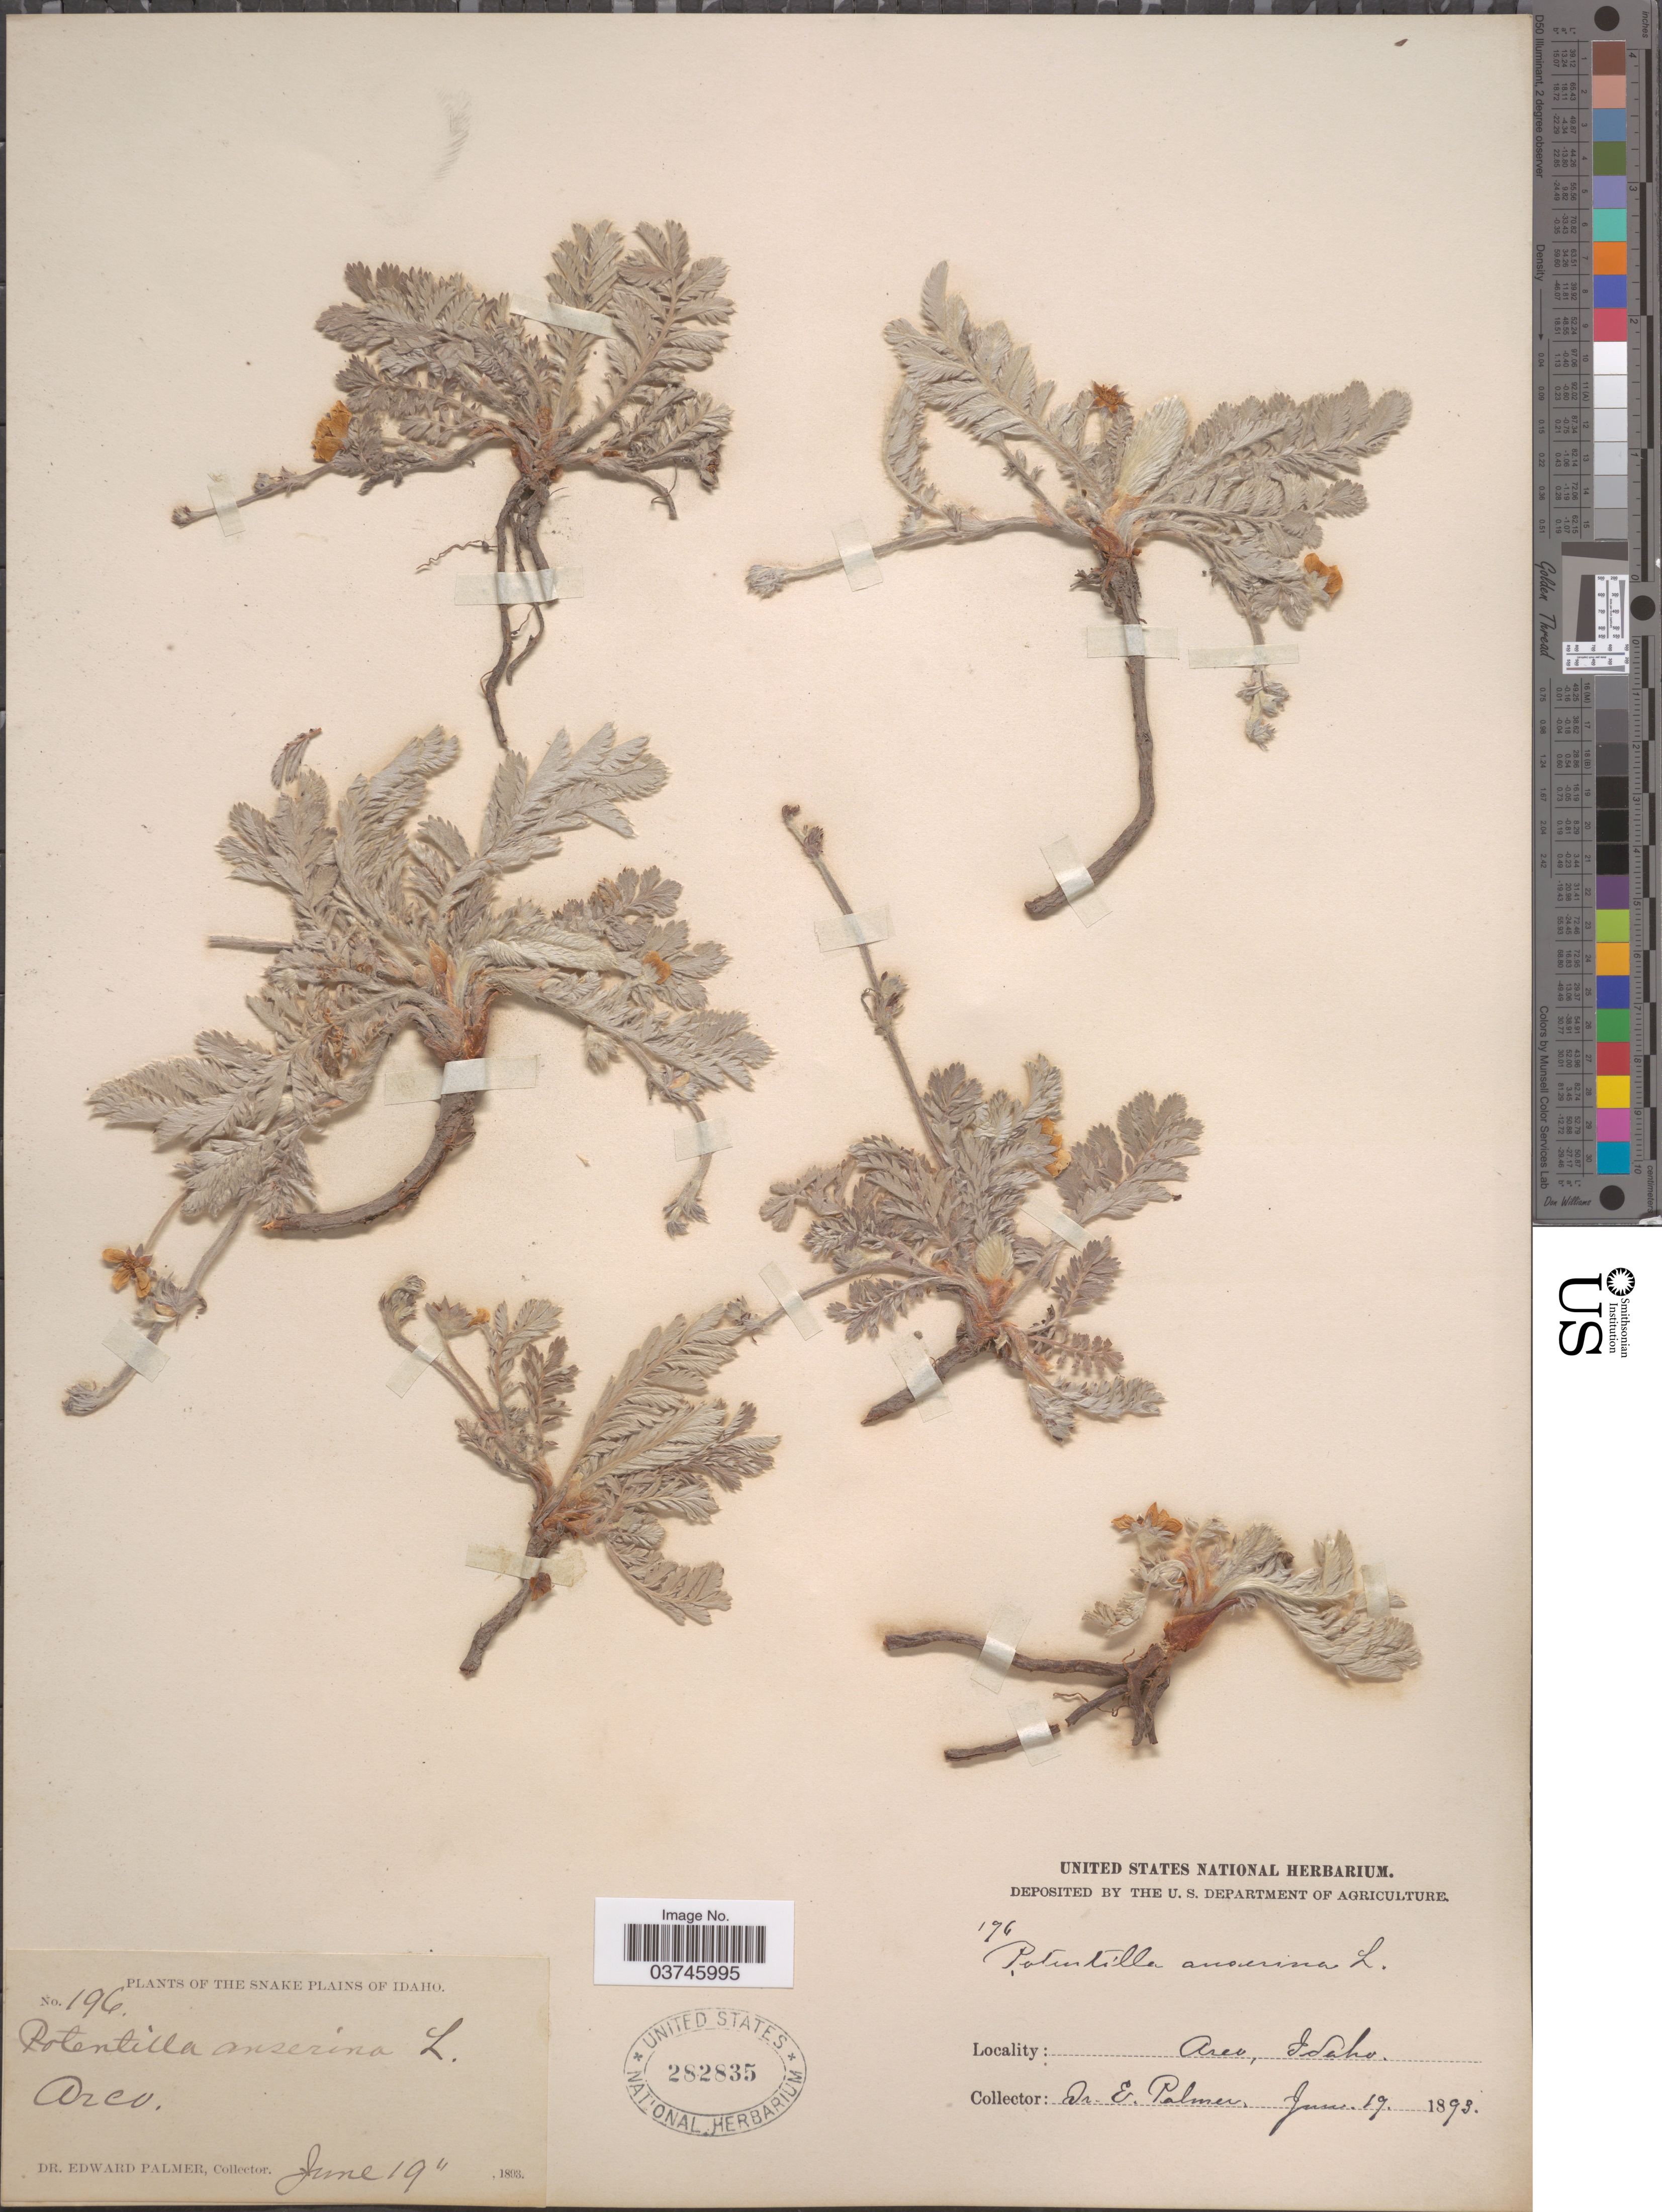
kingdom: Plantae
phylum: Tracheophyta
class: Magnoliopsida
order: Rosales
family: Rosaceae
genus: Argentina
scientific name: Argentina anserina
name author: (L.) Rydb.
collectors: E. Palmer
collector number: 196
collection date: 1893-06-19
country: United States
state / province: Idaho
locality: The Snake Plains of Idaho. Arco.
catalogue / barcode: US 282835